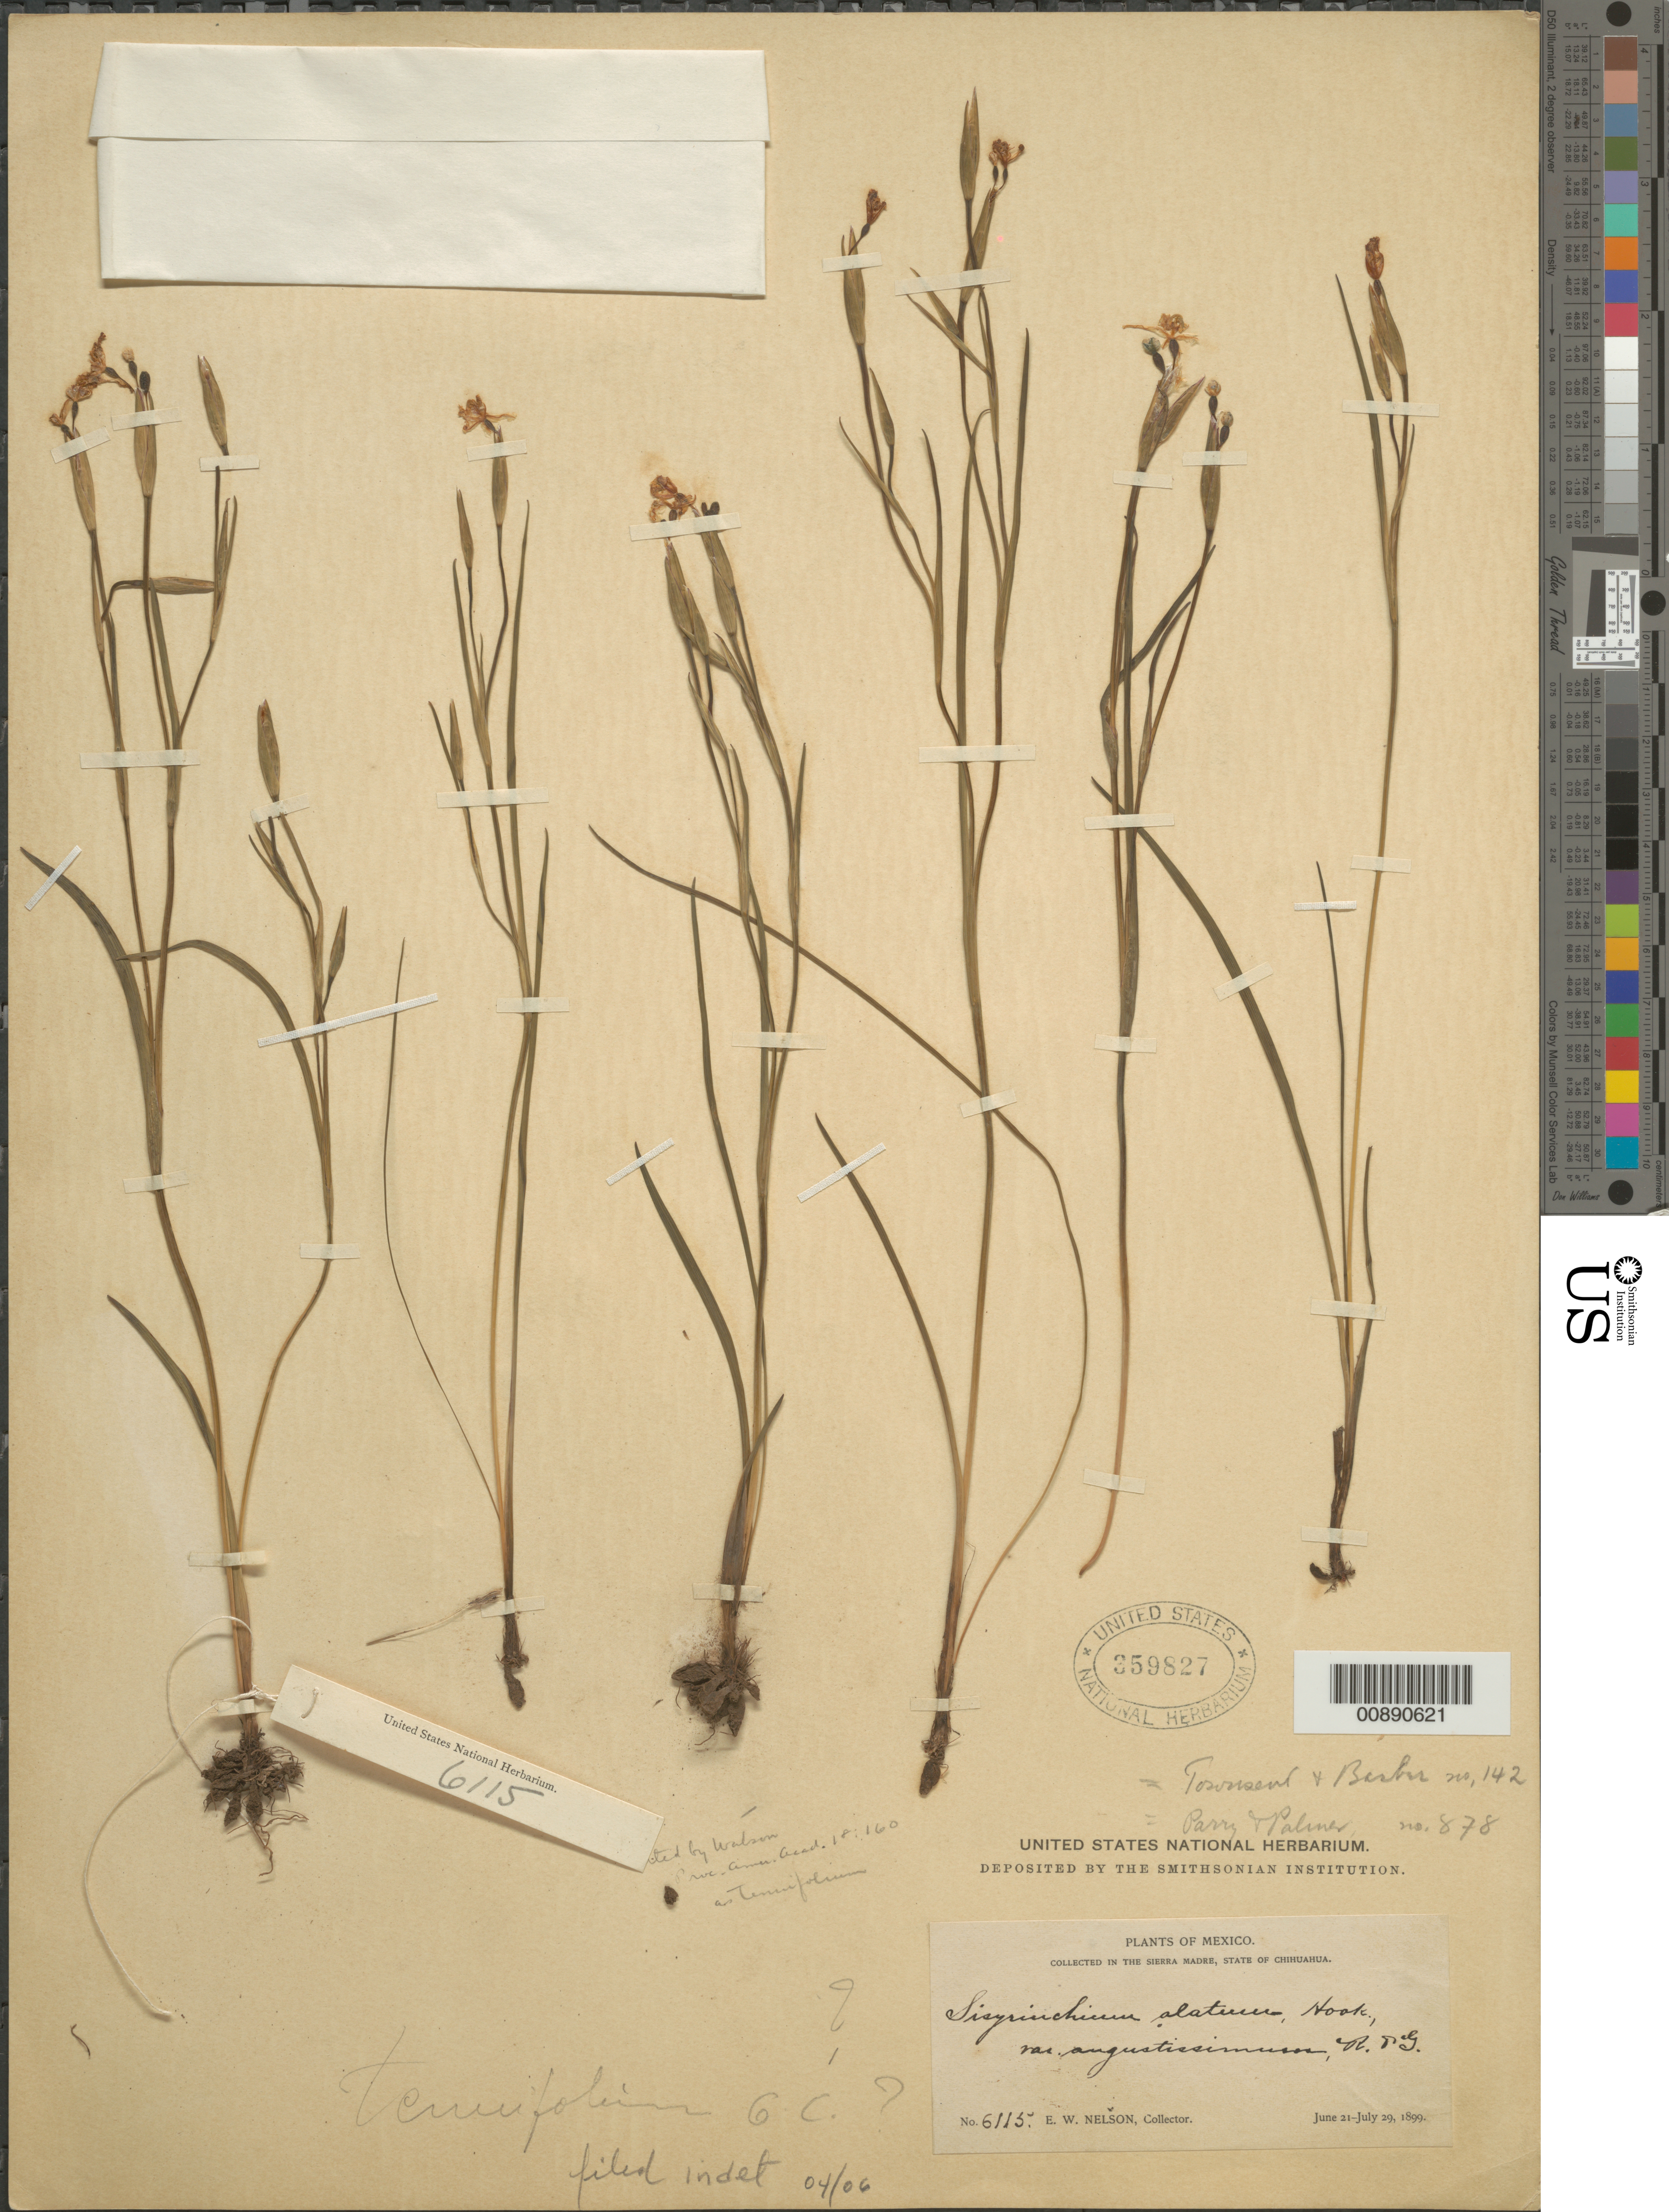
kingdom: Plantae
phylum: Tracheophyta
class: Liliopsida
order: Asparagales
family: Iridaceae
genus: Sisyrinchium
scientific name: Sisyrinchium sp.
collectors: E. W. Nelson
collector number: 6115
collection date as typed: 21 Jun 1899 to 29 Jul 1899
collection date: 1899-06-21/1899-07-29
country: Mexico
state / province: Chihuahua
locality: Sierra Madre, Chihuahua.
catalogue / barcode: US 359827